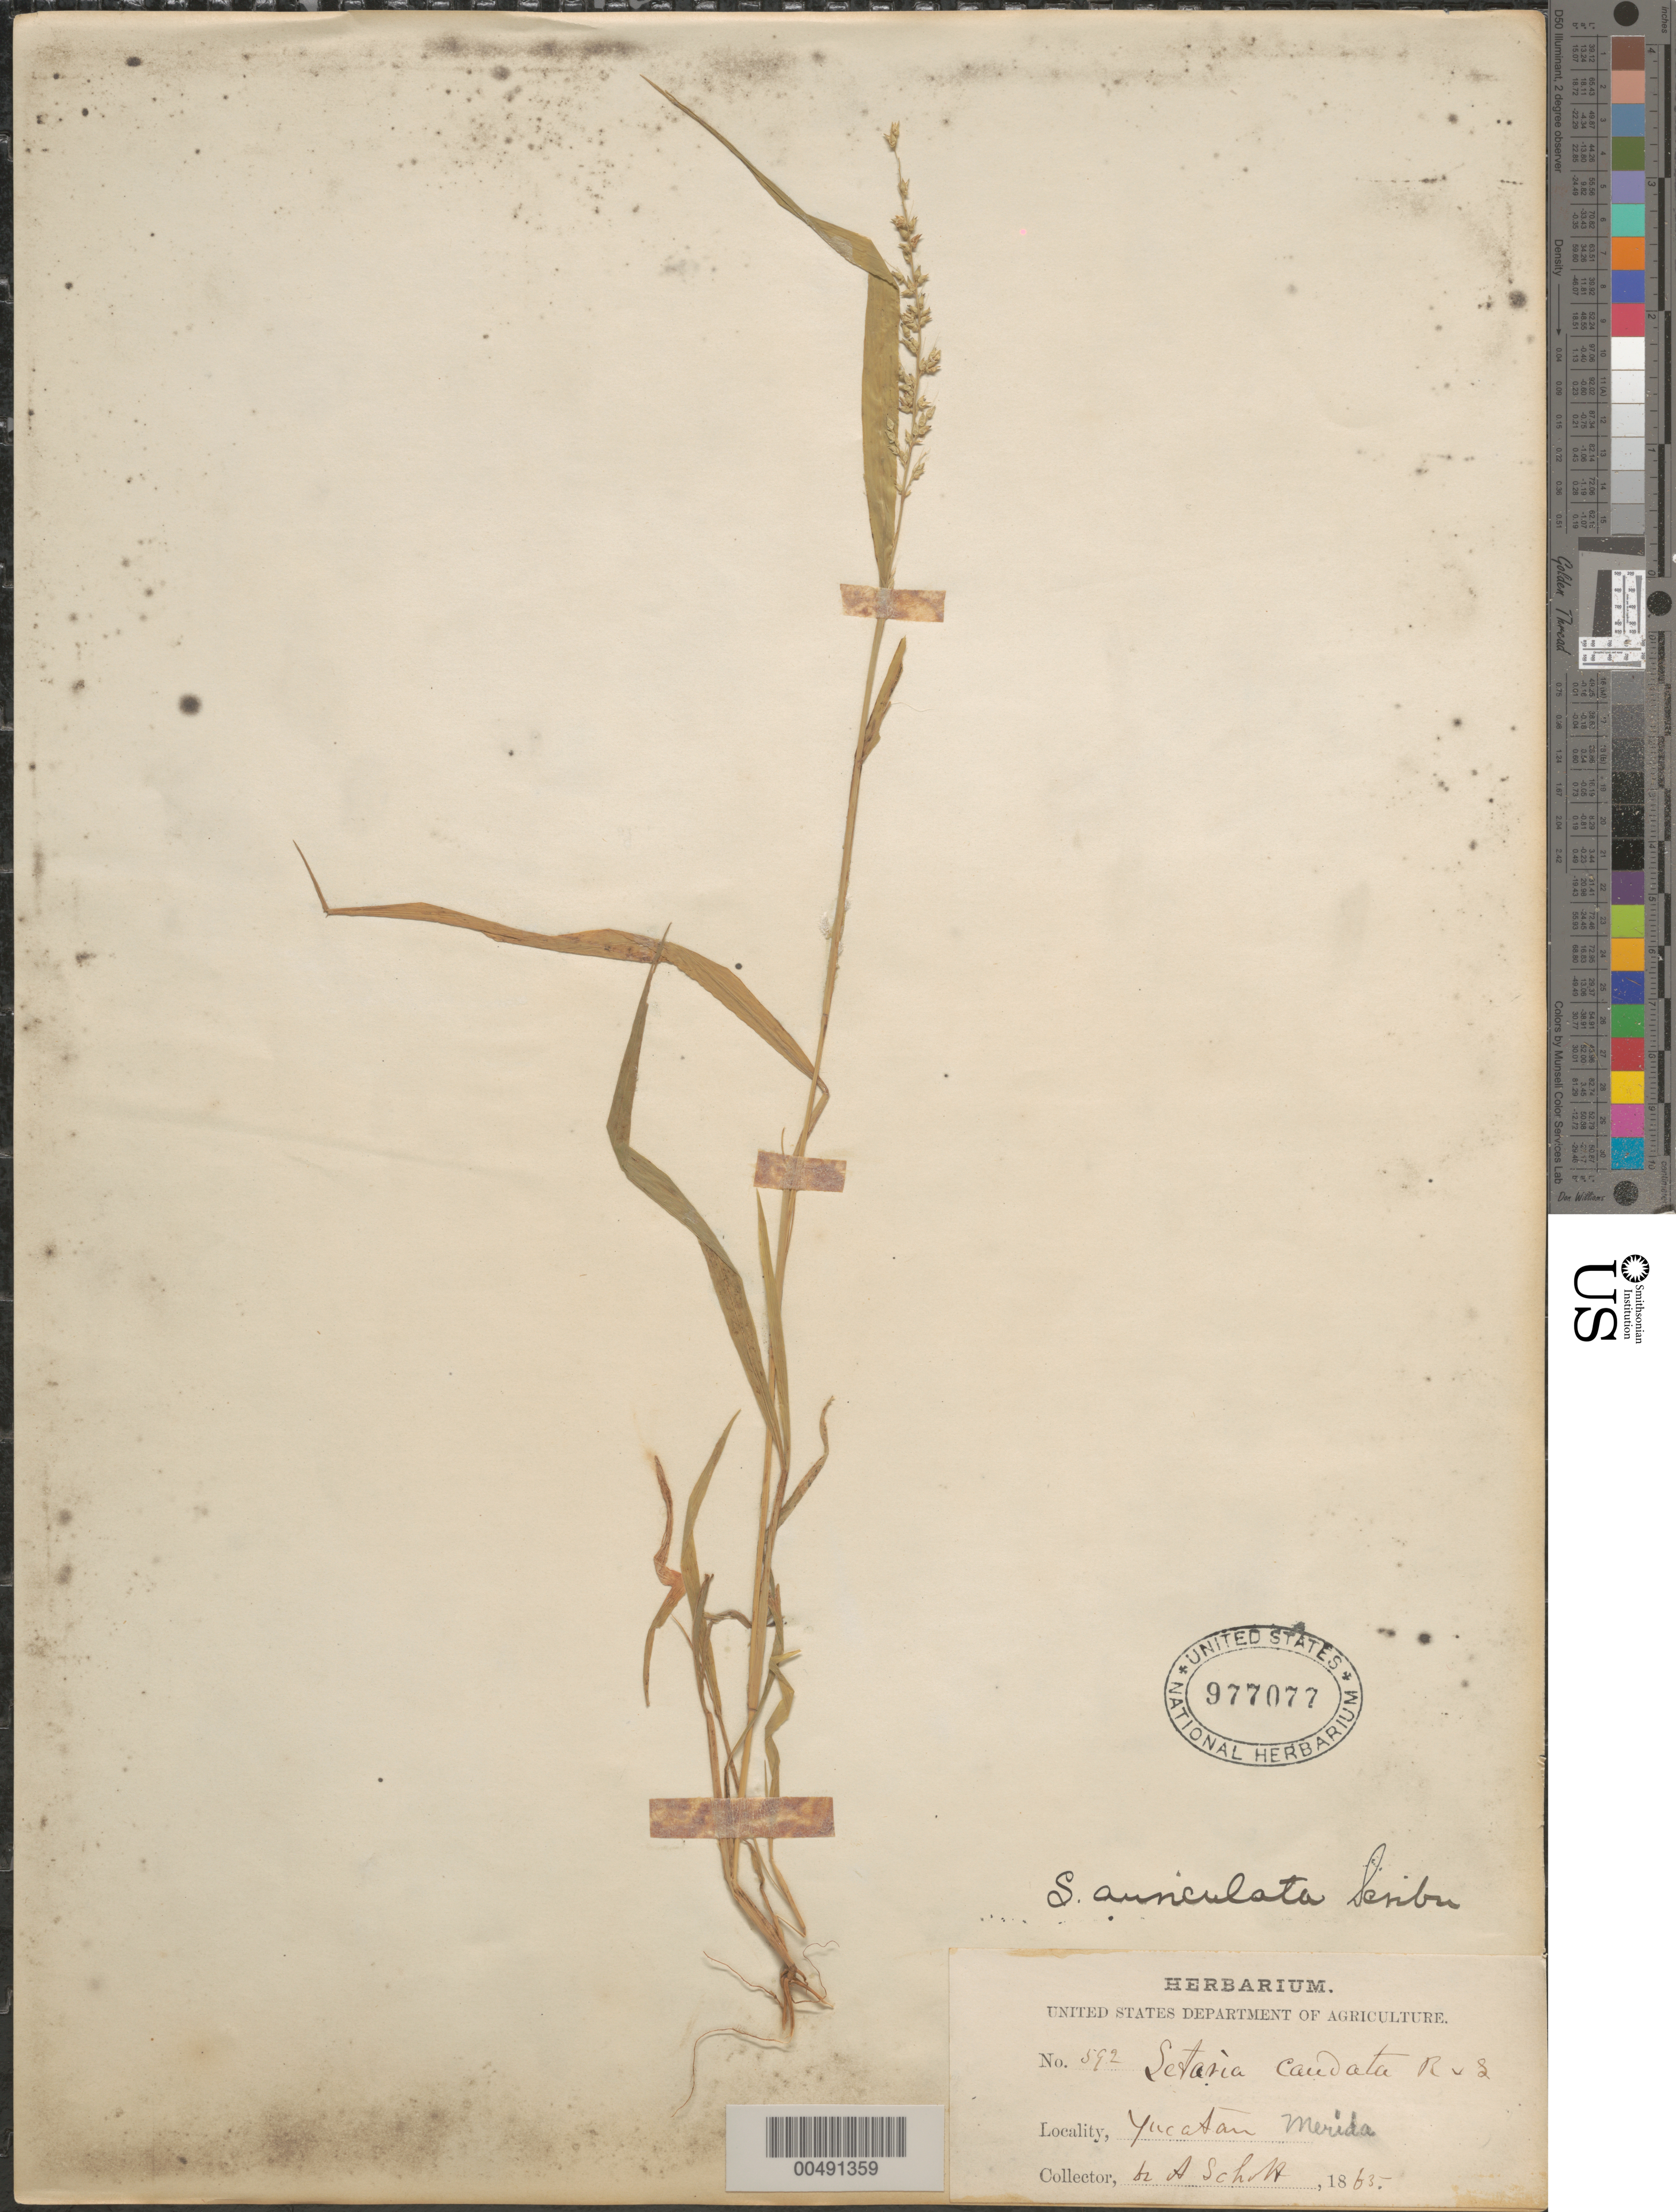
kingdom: Plantae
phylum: Tracheophyta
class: Liliopsida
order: Poales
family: Poaceae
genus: Setariopsis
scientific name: Setariopsis auriculata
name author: (E. Fourn.) Scribn.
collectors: A. C. V. Schott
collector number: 592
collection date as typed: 1865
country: Mexico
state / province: Yucatan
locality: Merida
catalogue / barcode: US 977077